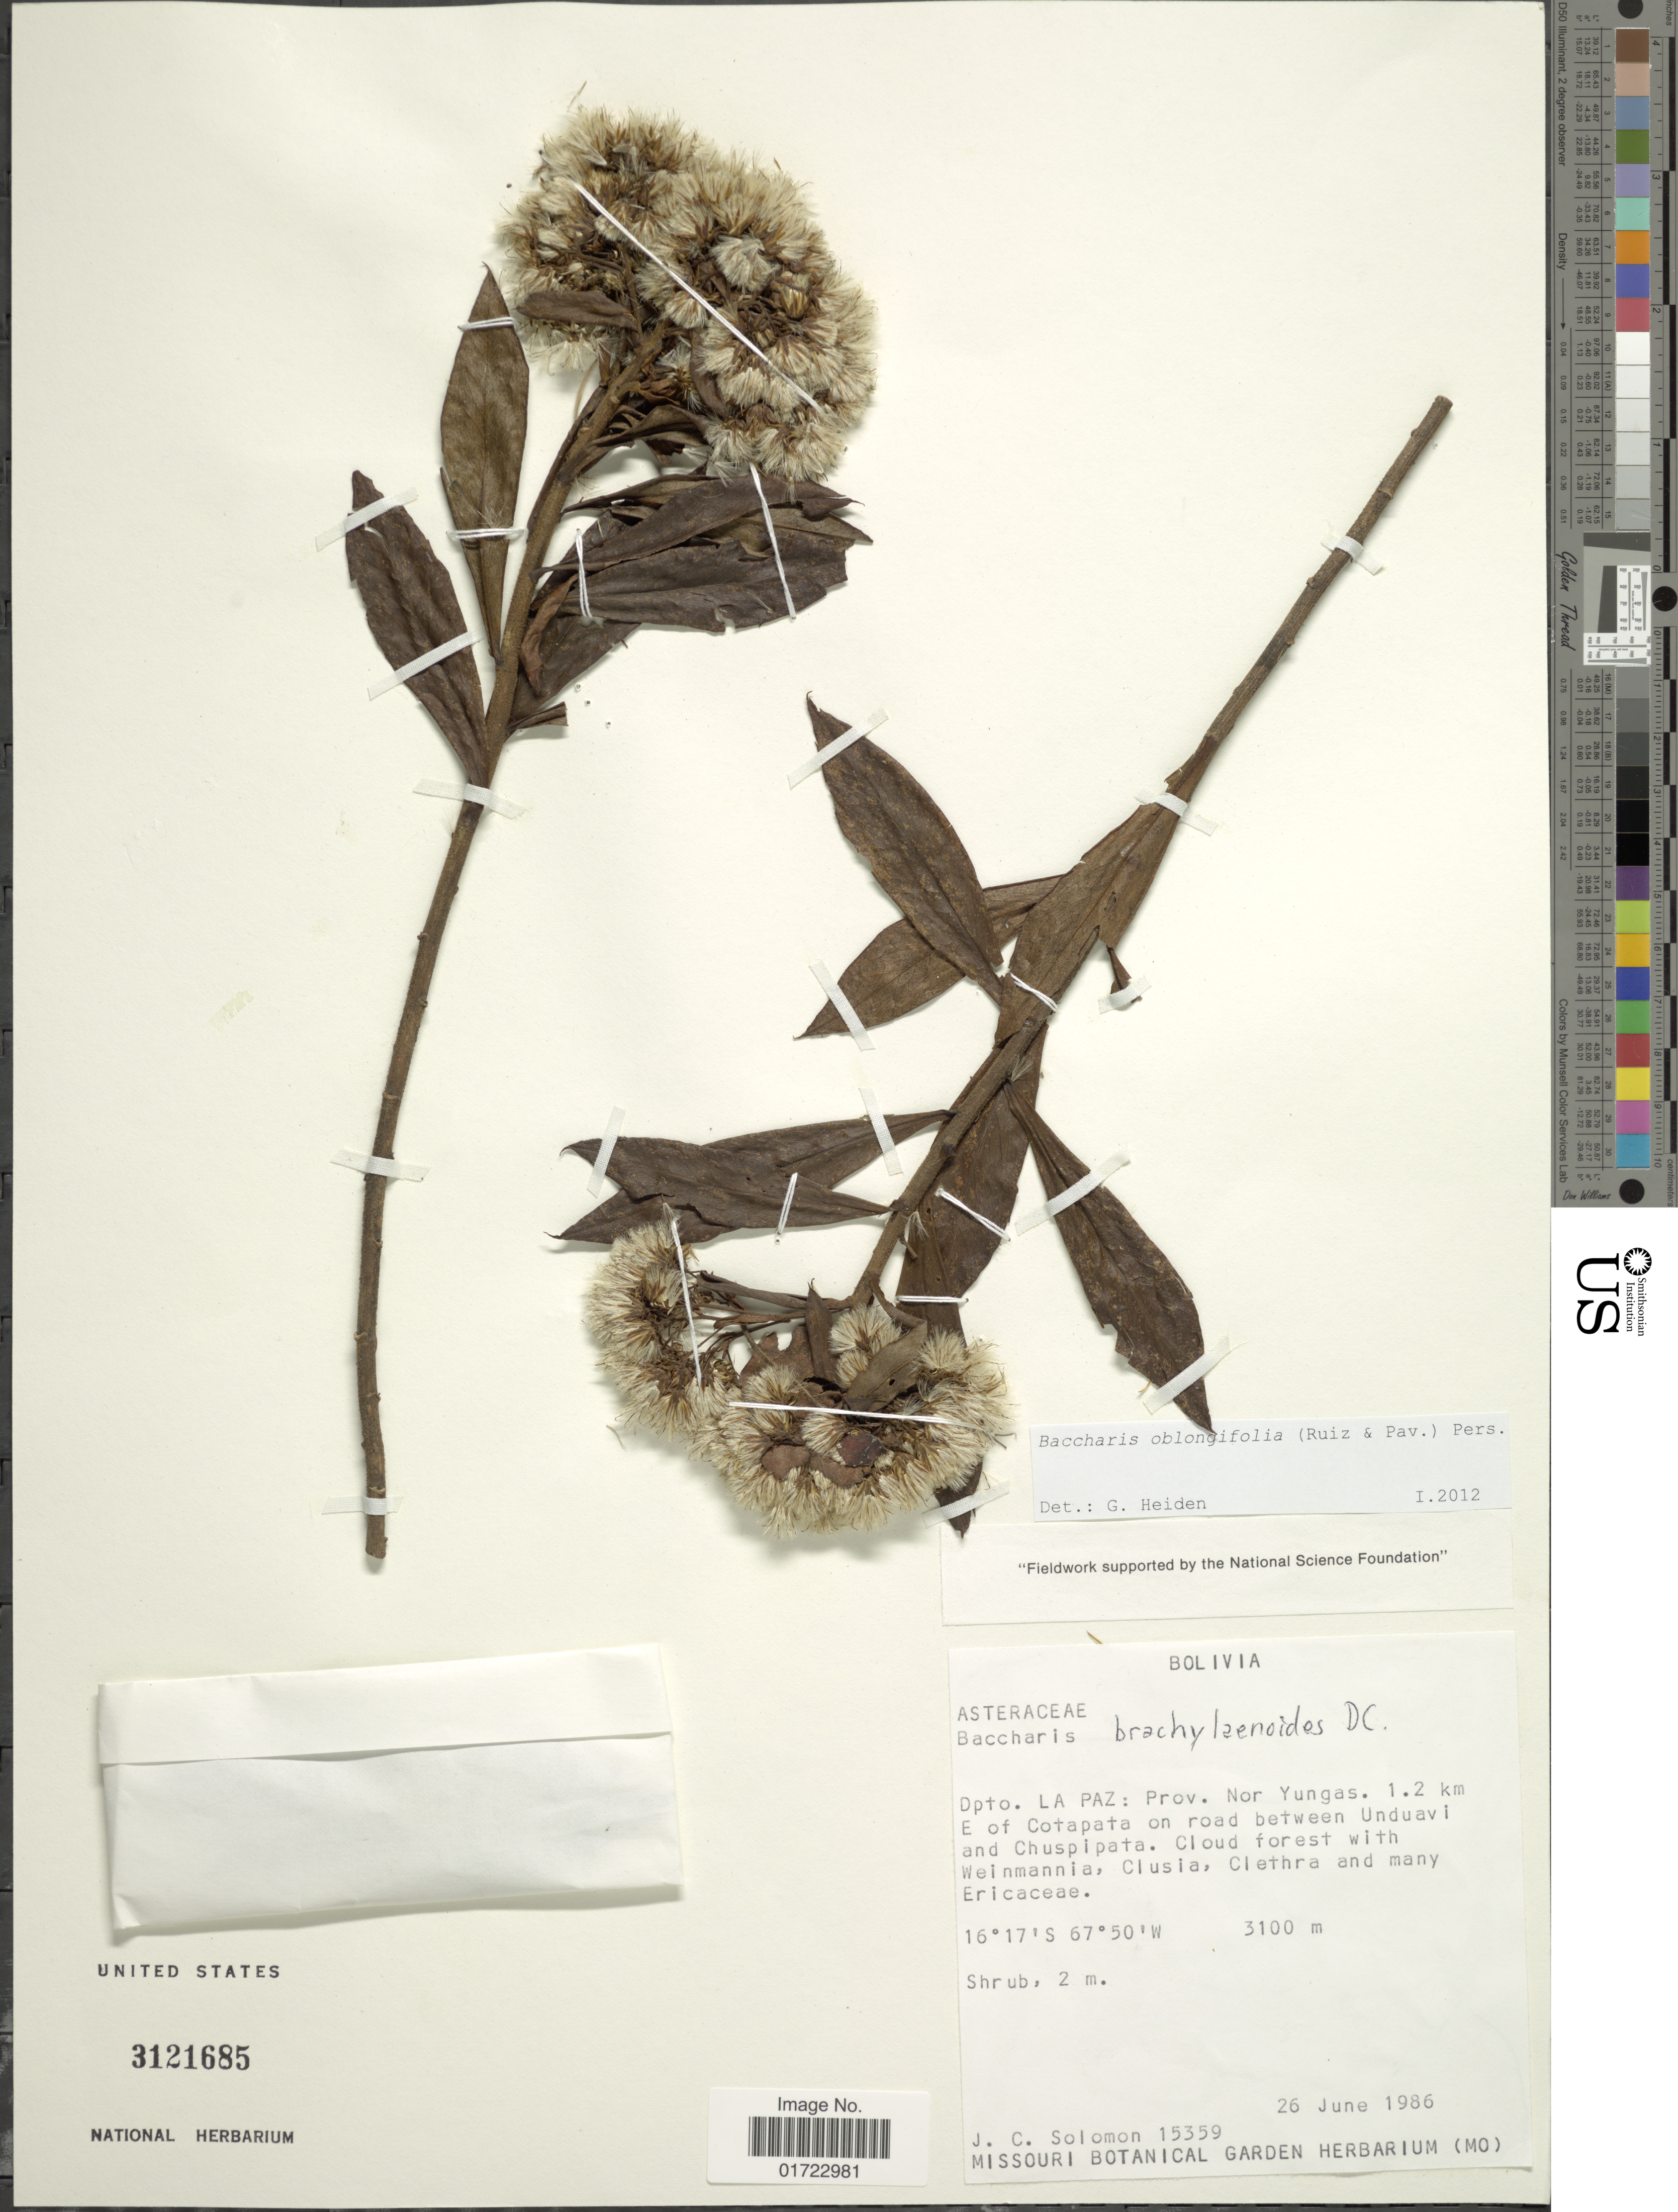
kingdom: Plantae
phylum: Tracheophyta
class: Magnoliopsida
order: Asterales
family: Asteraceae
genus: Baccharis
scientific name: Baccharis oblongifolia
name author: (Ruiz & Pav.) Pers.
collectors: J. C. Solomon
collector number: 15359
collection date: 1986-06-26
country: Bolivia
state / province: La Paz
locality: Prov. Nor Yungas. 1.2 km E of Cotapata on road between Unduavi and Chuspipata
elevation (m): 3100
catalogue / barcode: US 3121685